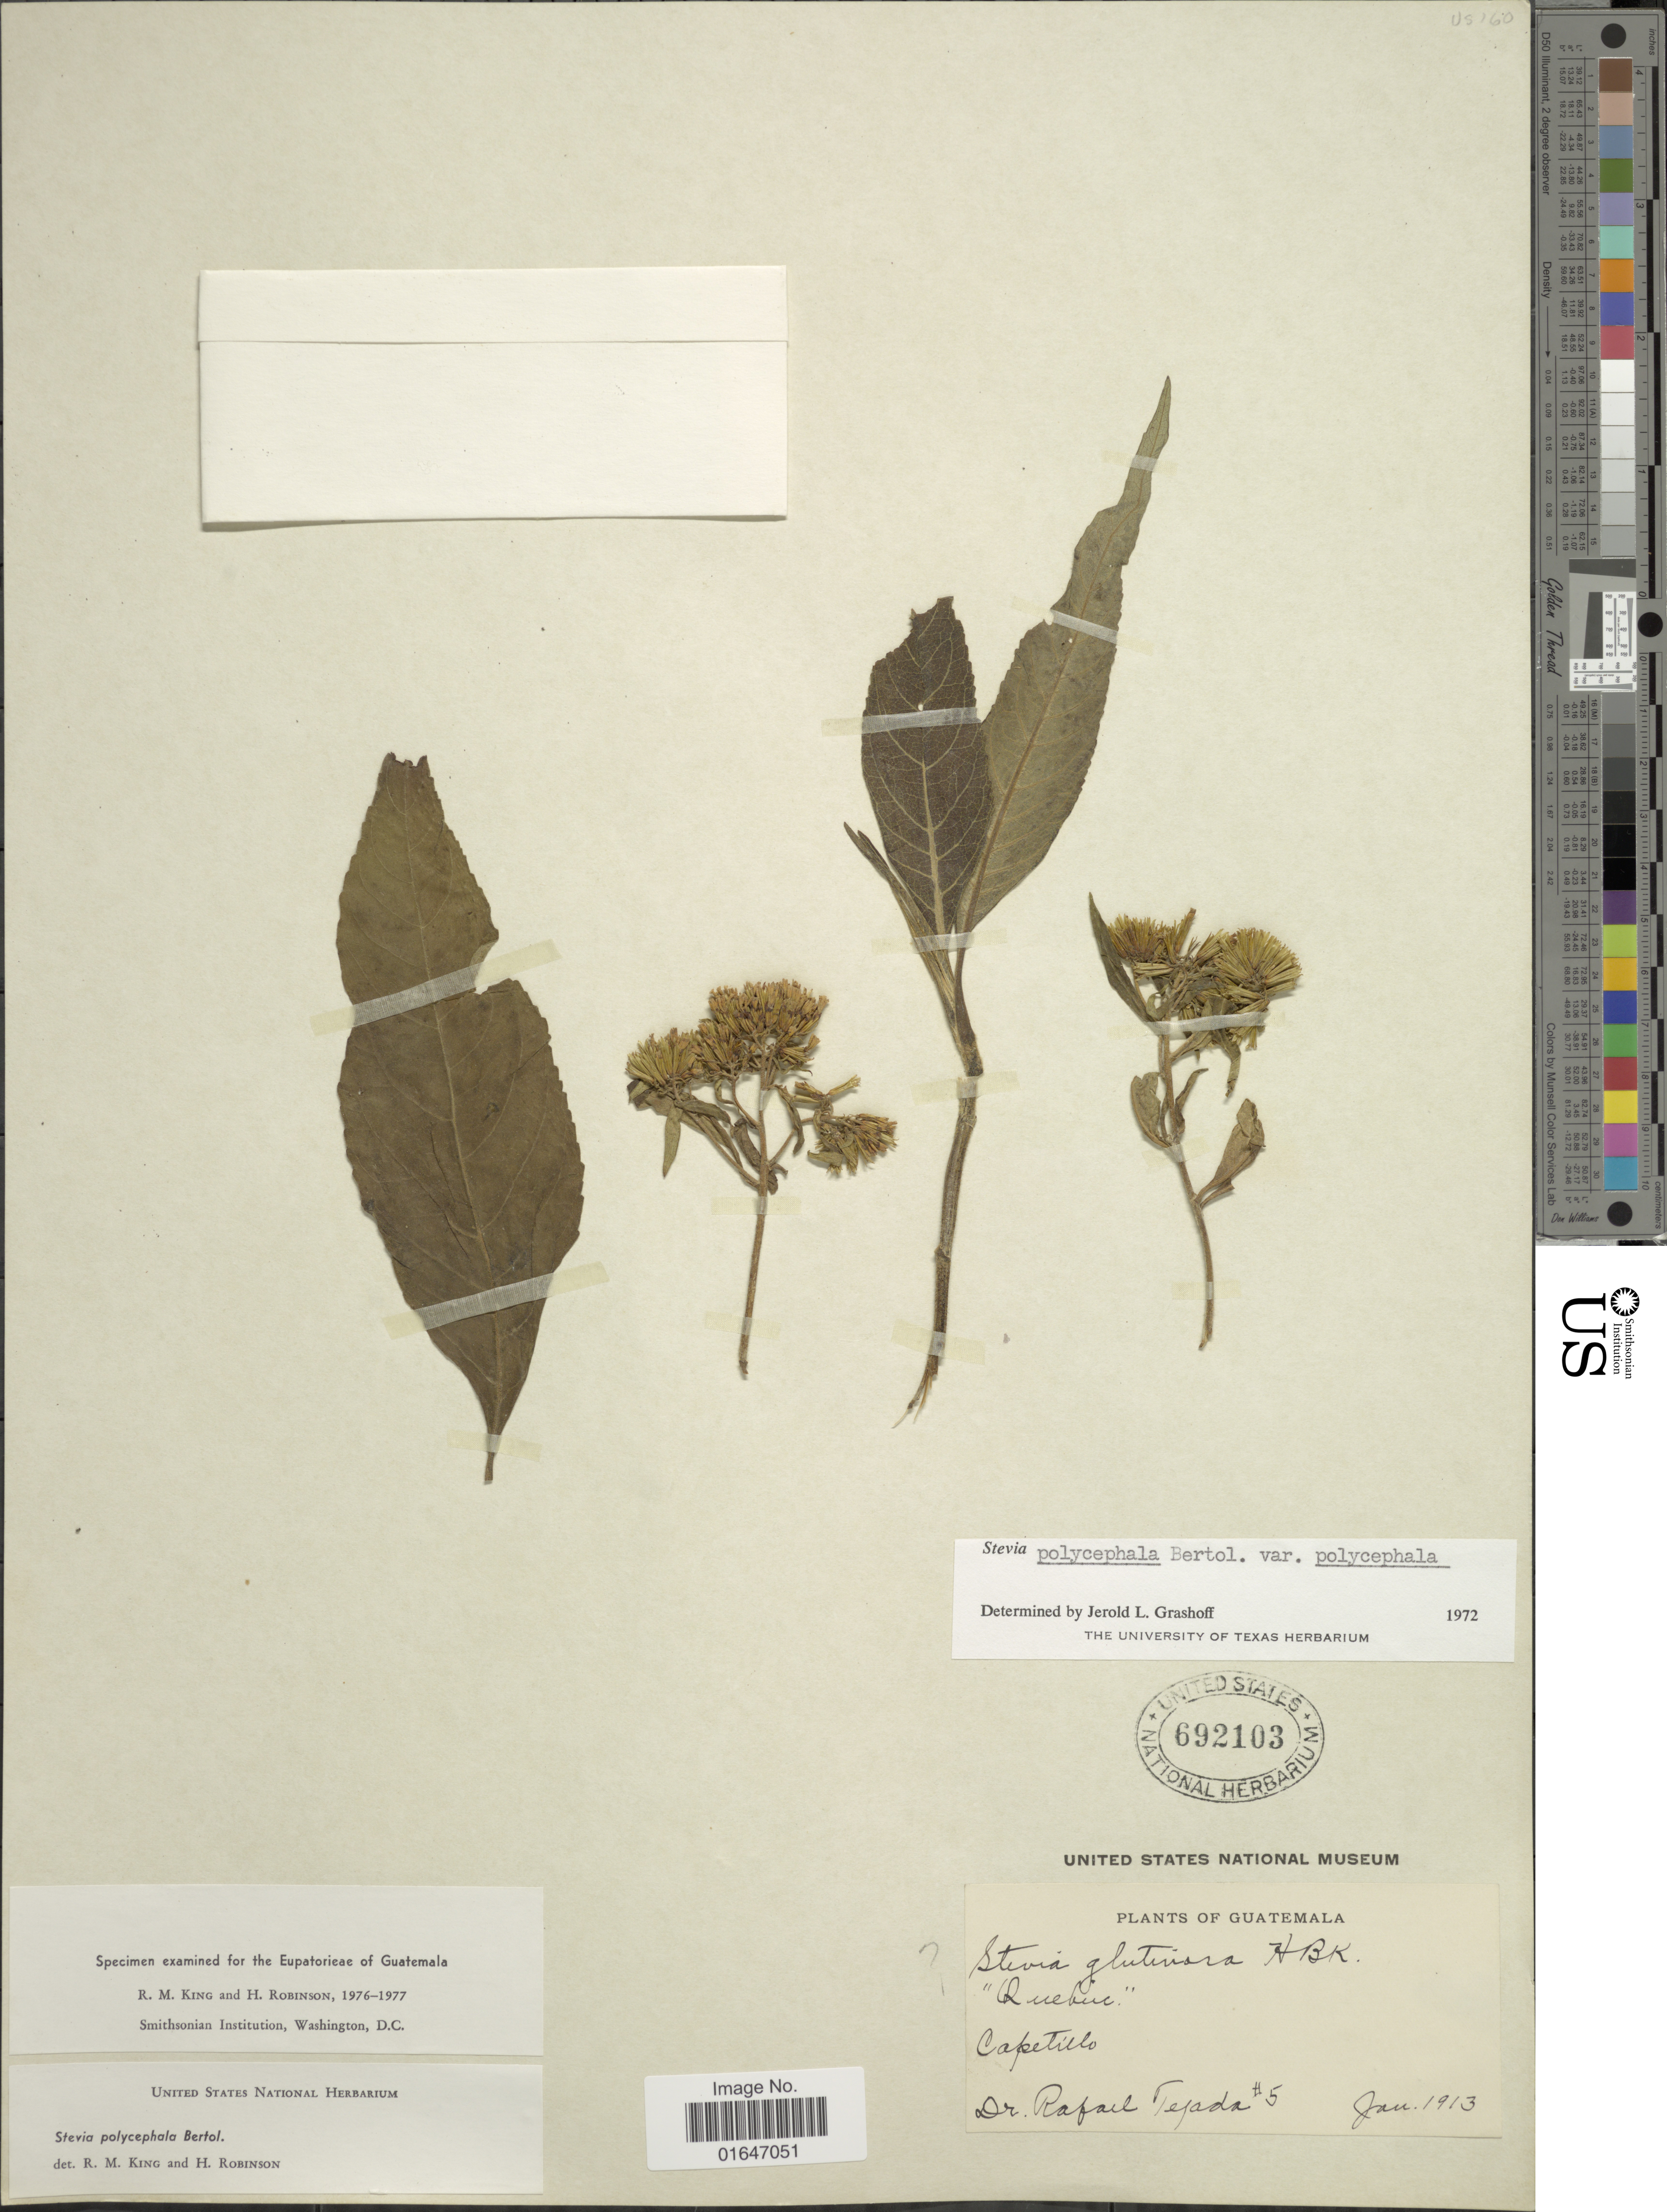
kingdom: Plantae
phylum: Tracheophyta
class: Magnoliopsida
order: Asterales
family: Asteraceae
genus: Stevia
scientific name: Stevia polycephala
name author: Bertoloni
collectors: R. Tejada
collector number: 5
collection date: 1913-01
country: Guatemala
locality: Quehue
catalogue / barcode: US 692103